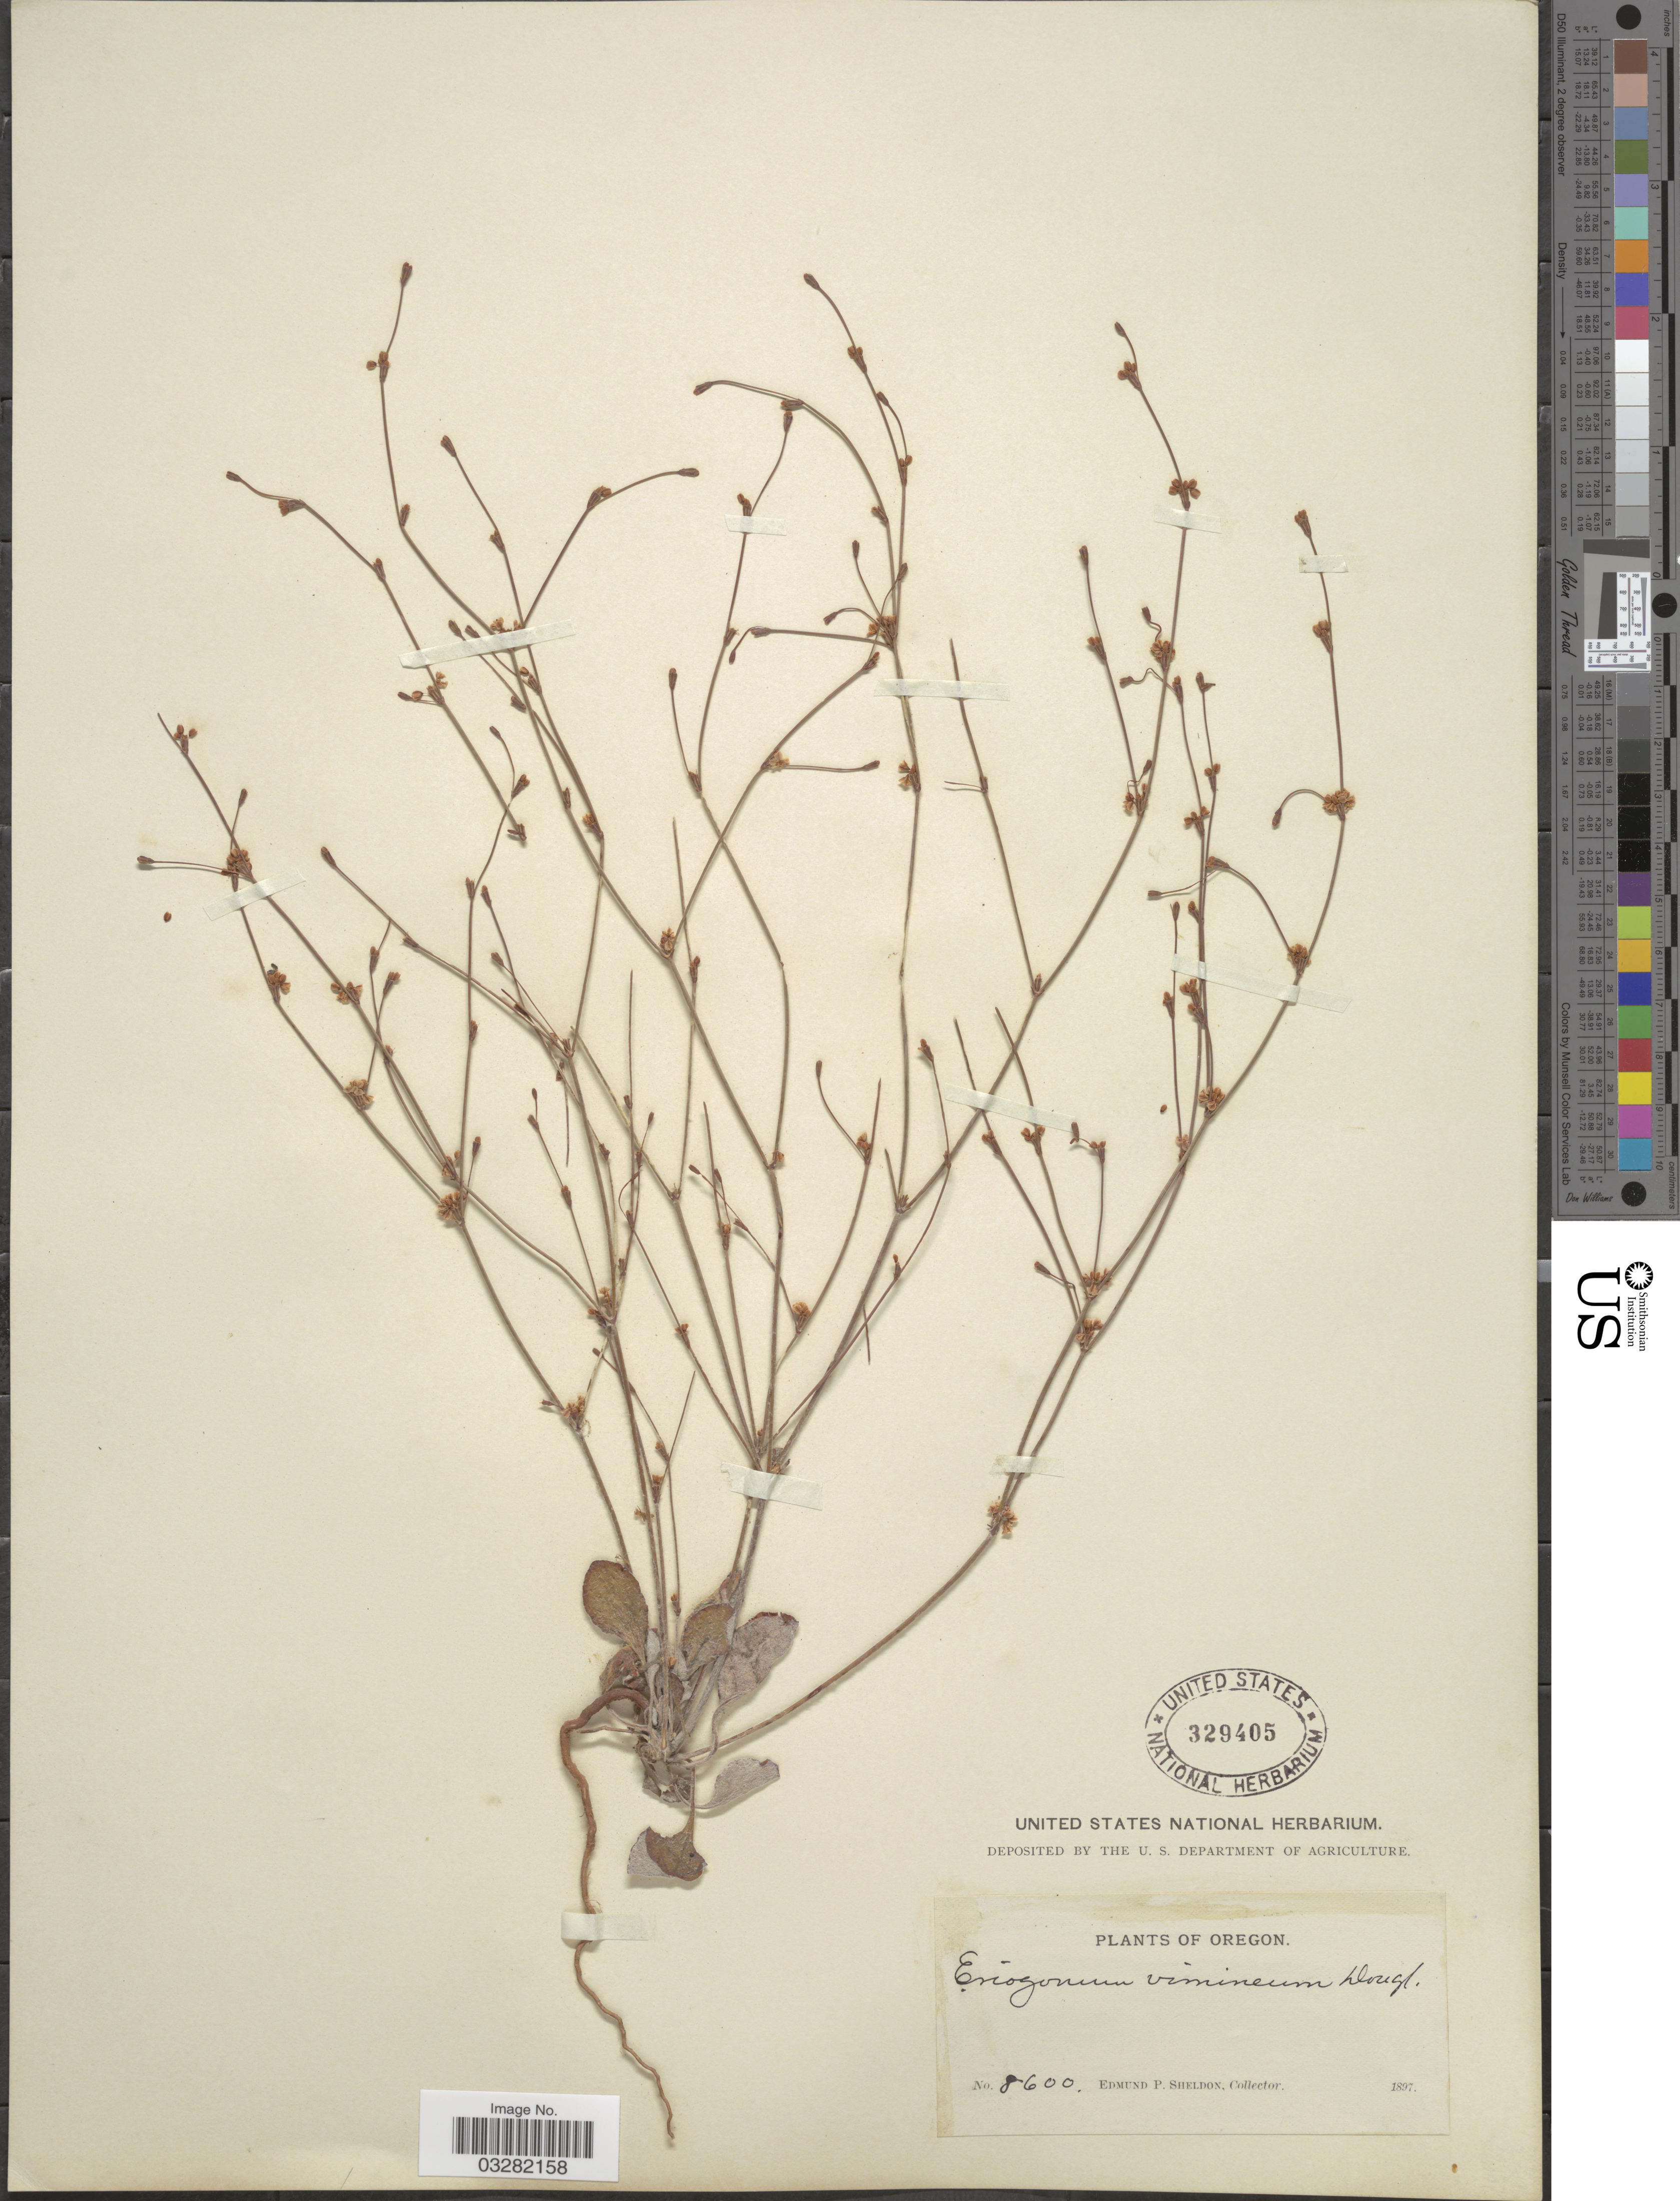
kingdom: Plantae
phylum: Tracheophyta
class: Magnoliopsida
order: Caryophyllales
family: Polygonaceae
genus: Eriogonum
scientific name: Eriogonum vimineum var. vimineum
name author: Douglas ex Benth.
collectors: E. P. Sheldon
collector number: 8600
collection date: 1897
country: United States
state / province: Oregon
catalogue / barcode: US 329405